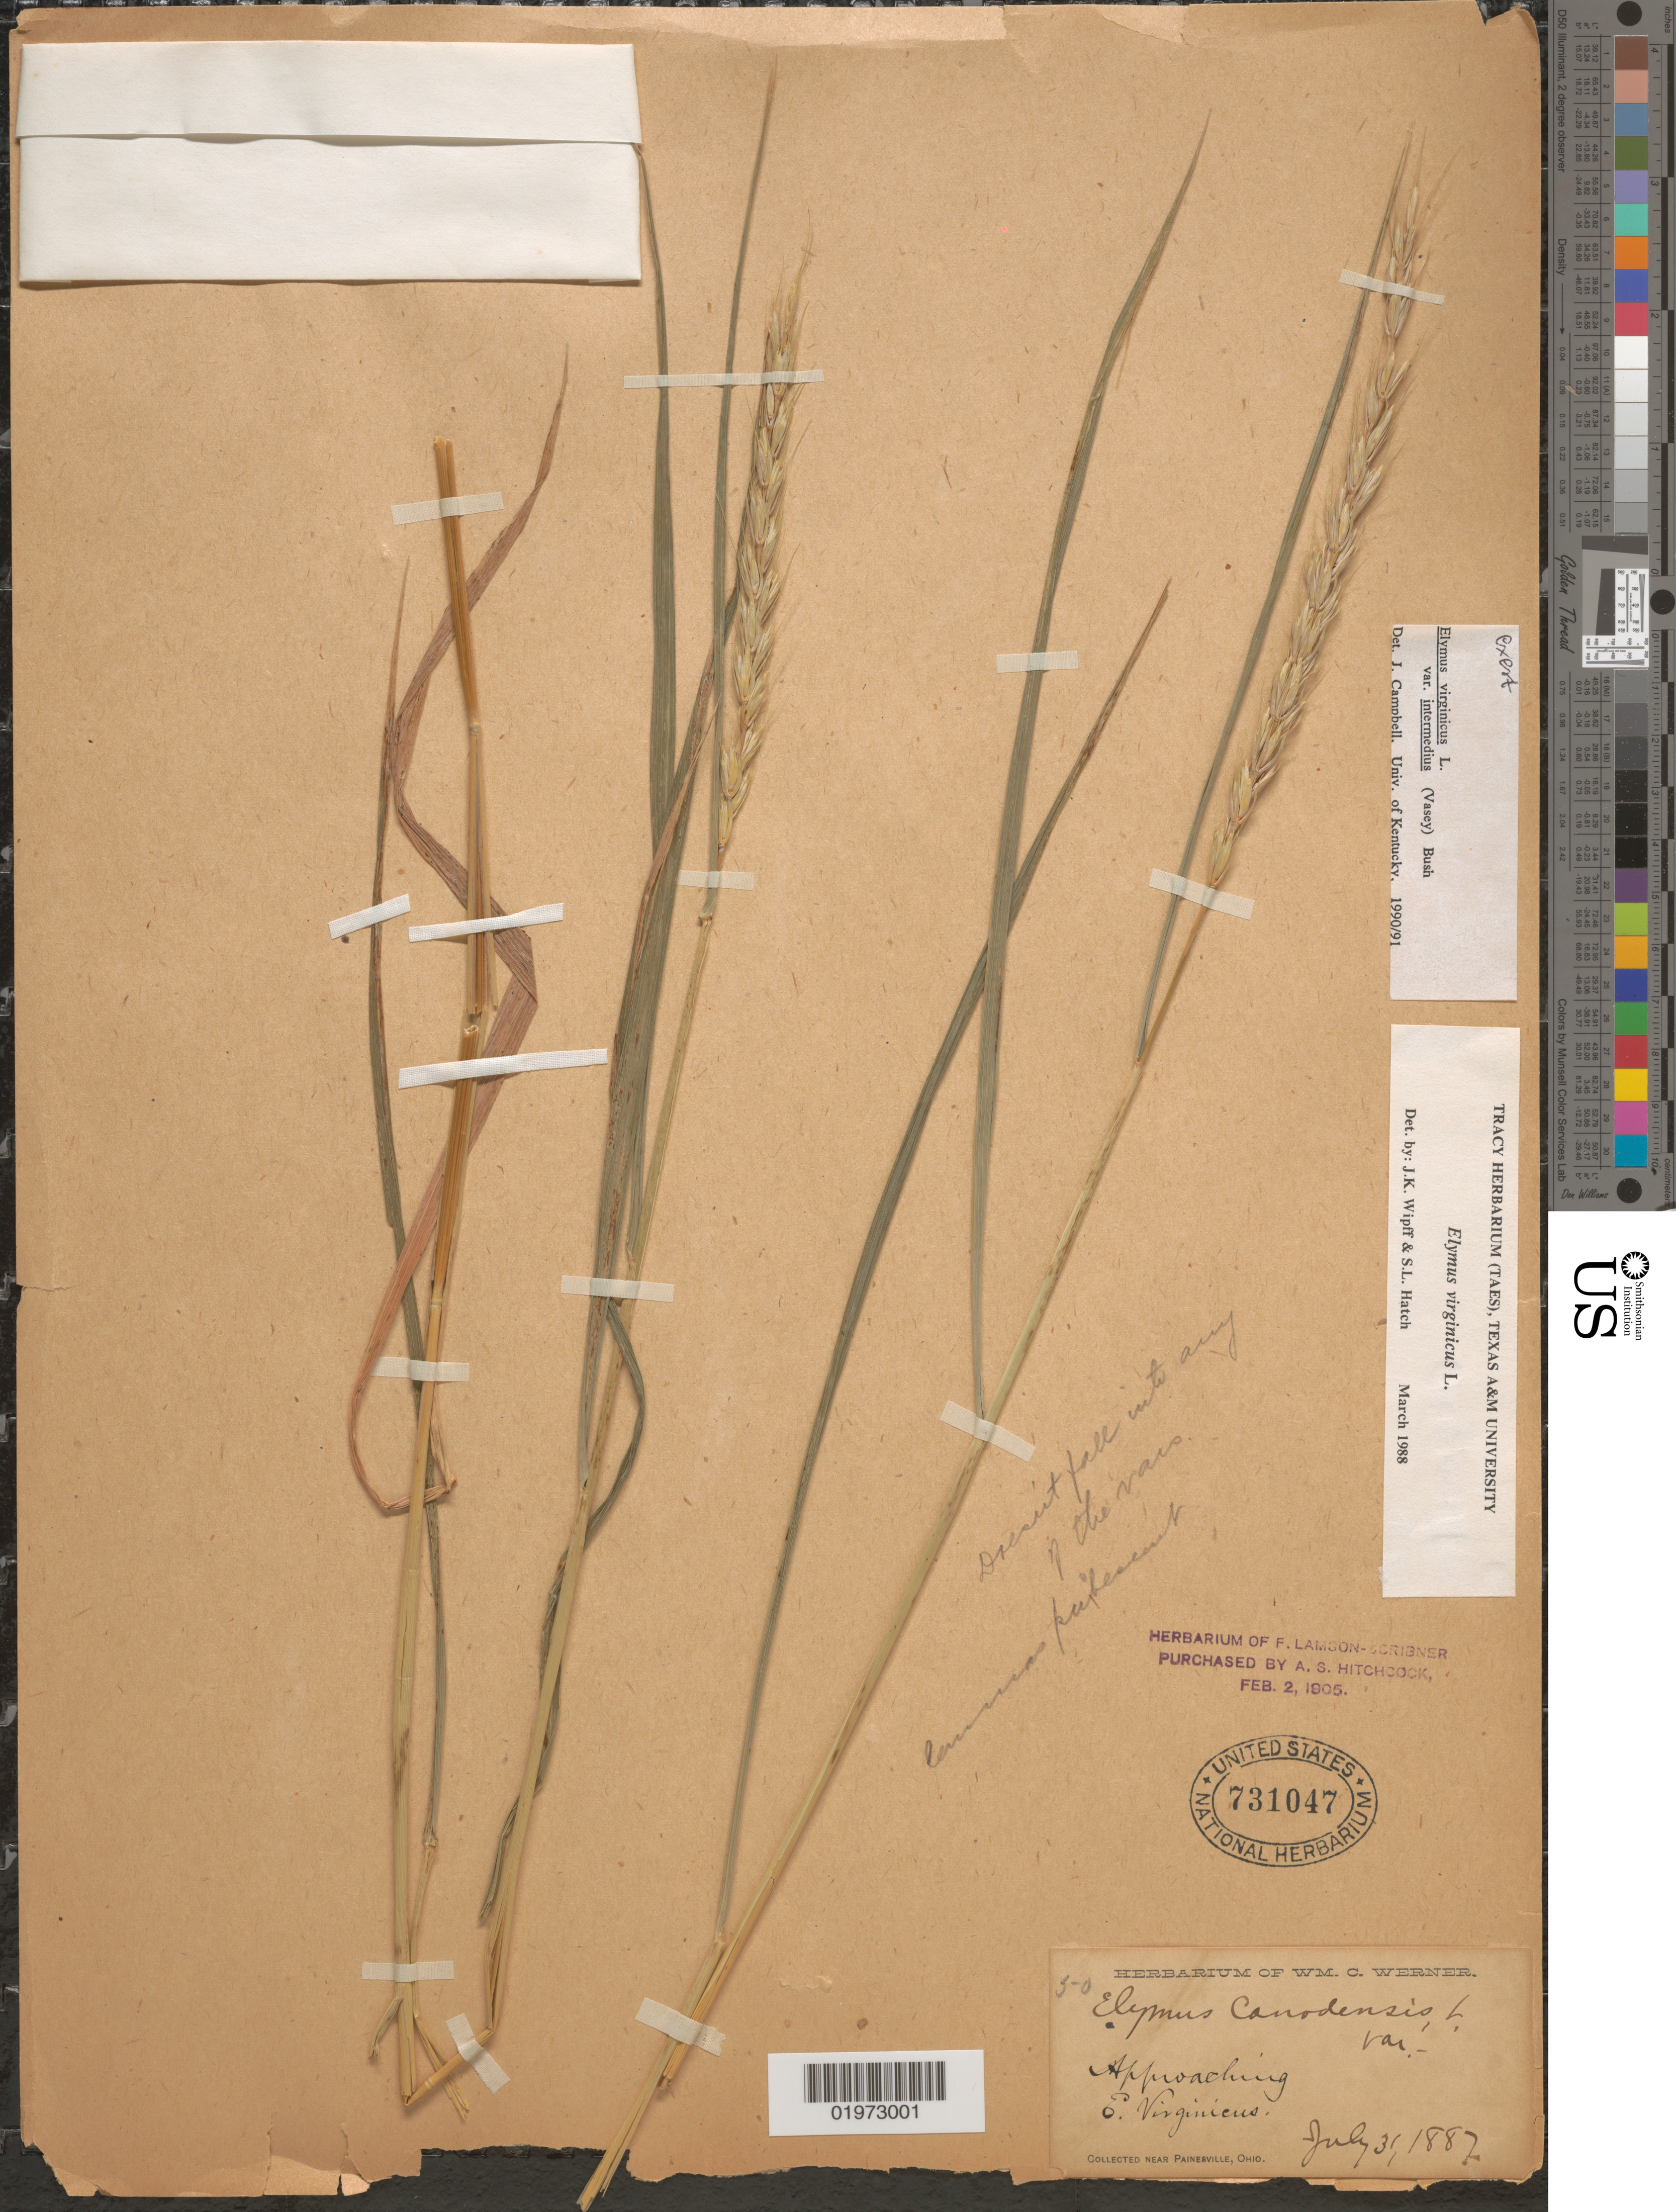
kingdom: Plantae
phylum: Tracheophyta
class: Liliopsida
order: Poales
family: Poaceae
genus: Elymus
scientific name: Elymus virginicus var. intermedius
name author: L.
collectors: ex herb. Wm. C. Werner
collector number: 50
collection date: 1887-07-31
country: United States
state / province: Ohio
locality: Approaching E. Virginieus. Near Painesville.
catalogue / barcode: US 731047